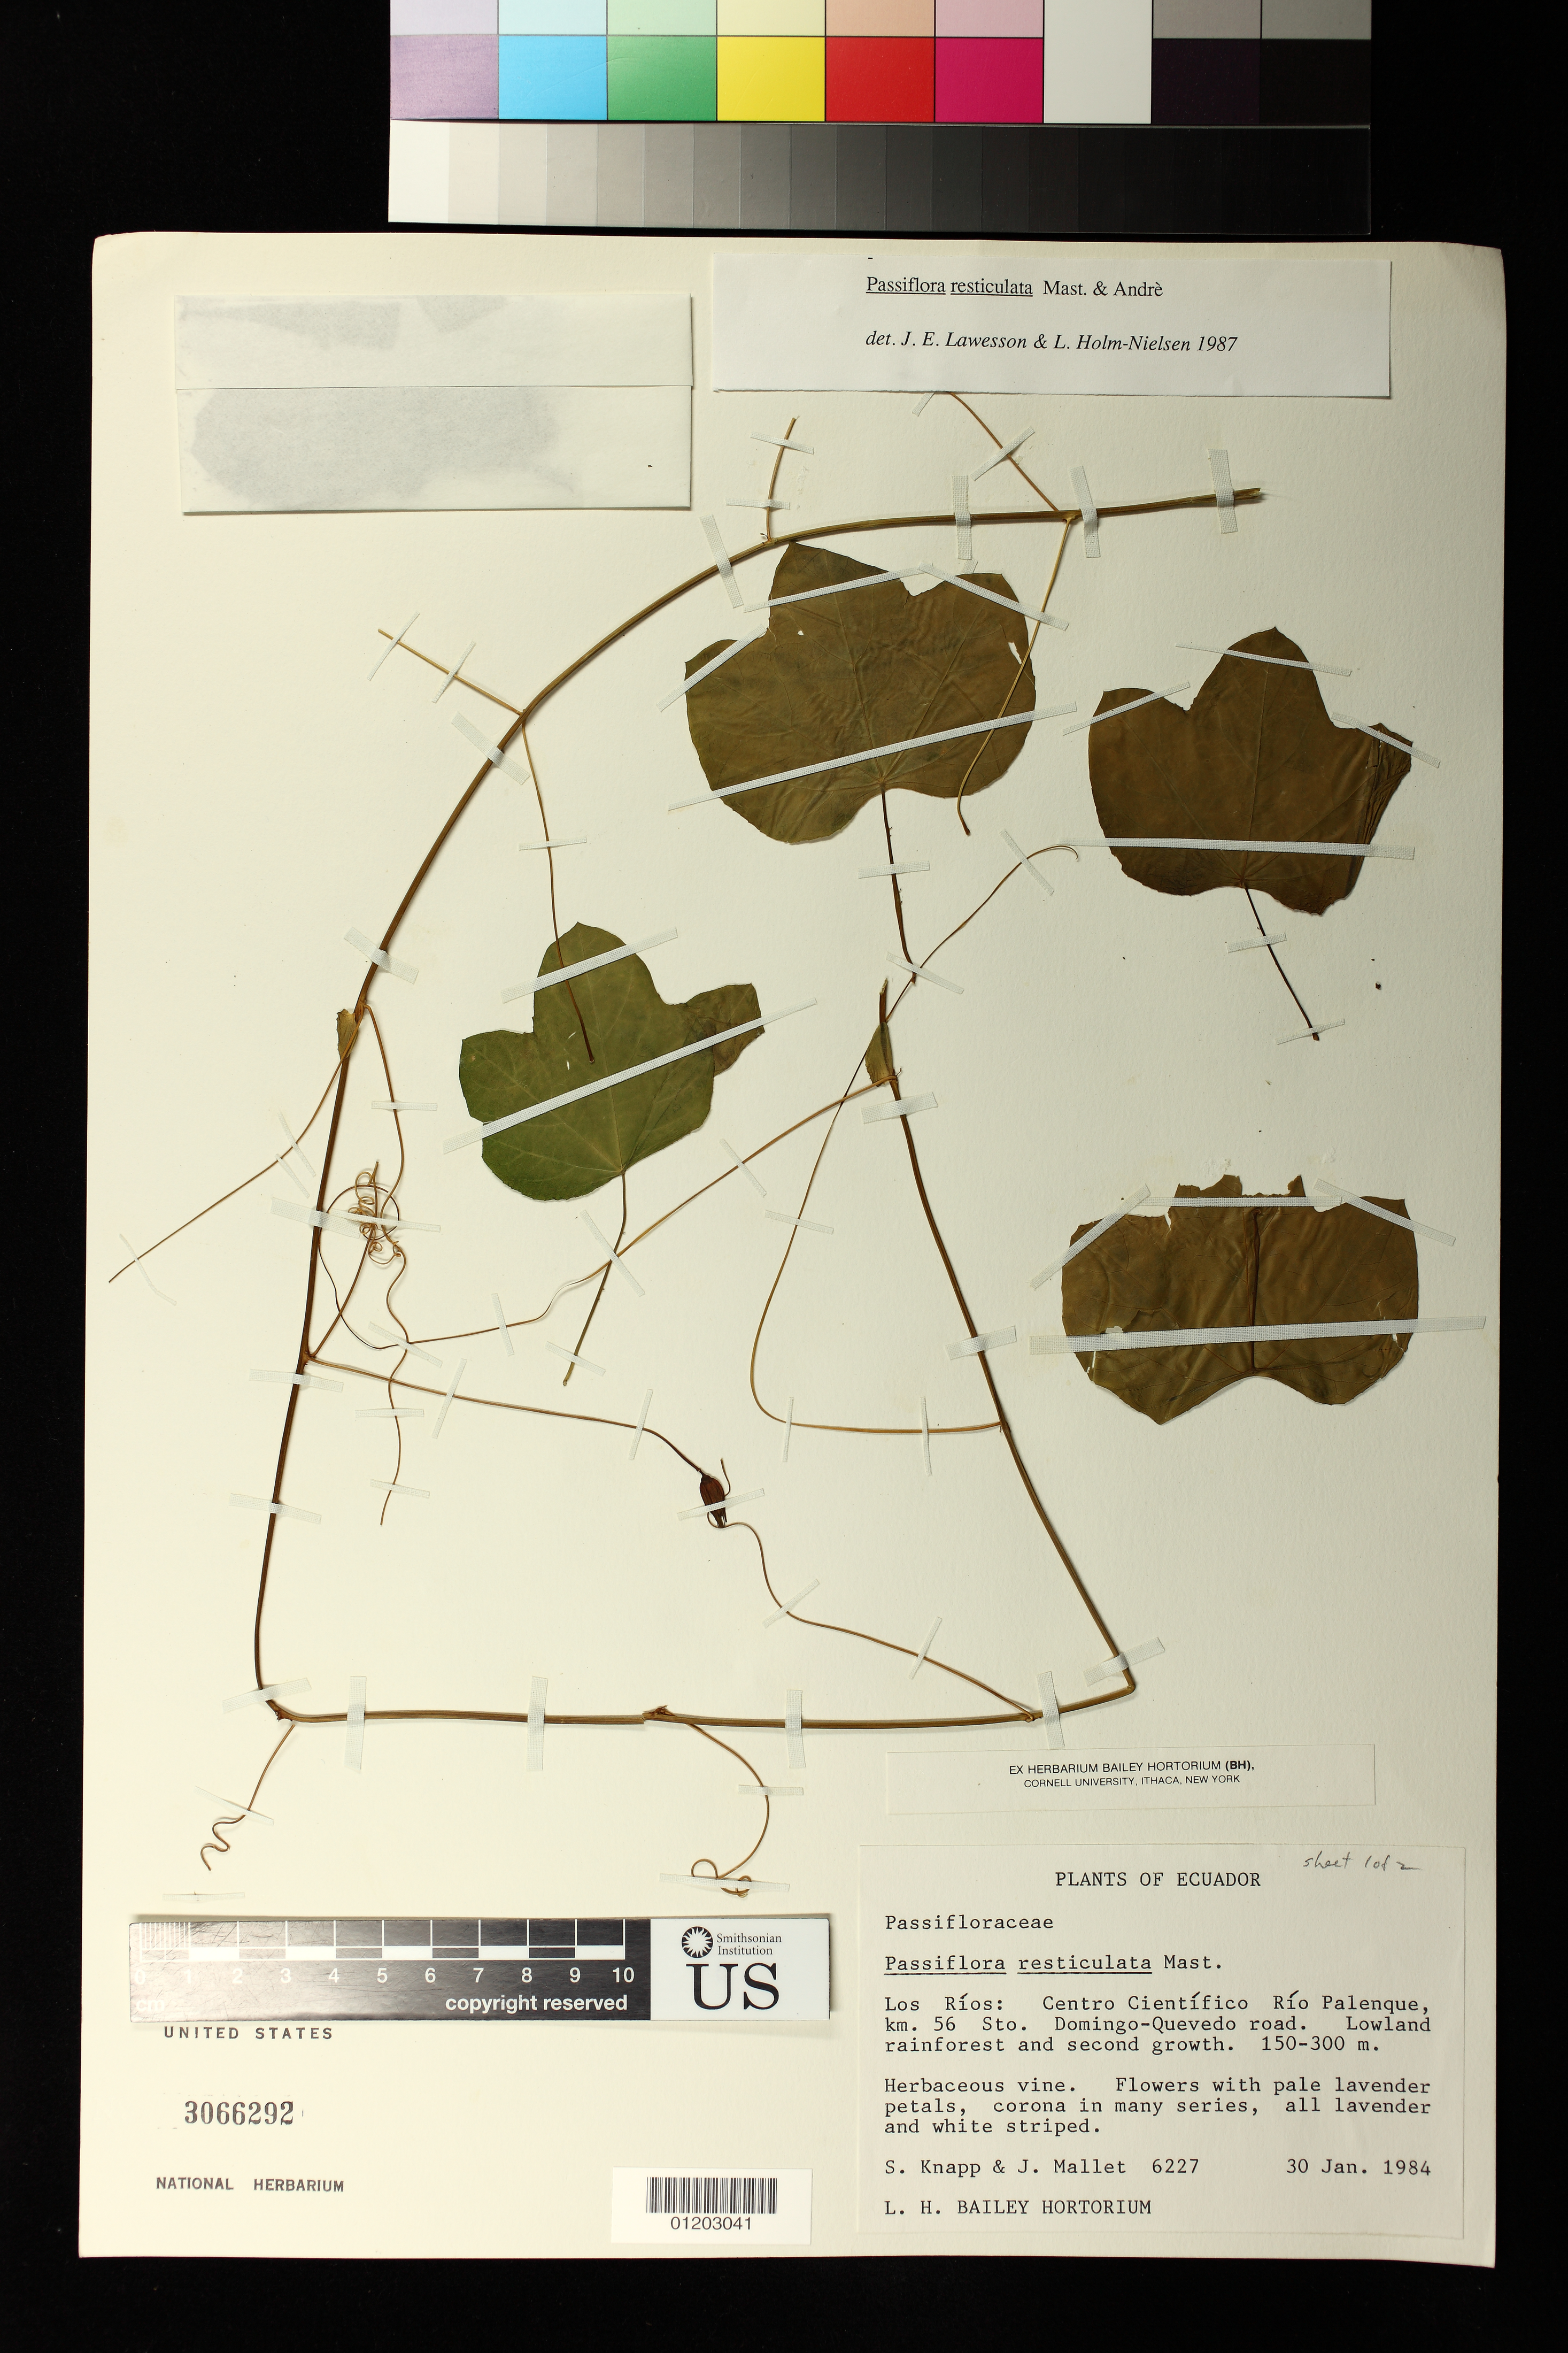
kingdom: Plantae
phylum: Tracheophyta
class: Magnoliopsida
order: Malpighiales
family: Passifloraceae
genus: Passiflora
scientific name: Passiflora resticulata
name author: Mast. & André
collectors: S. Knapp & J. Mallet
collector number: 6227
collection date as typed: Jan 30 1984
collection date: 1984-01-30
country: Ecuador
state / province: Los Rios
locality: Centro Cientifico Rio Palenque, km. 56 Sto. Domingo-Quevedo road.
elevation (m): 150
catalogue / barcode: US 3066292